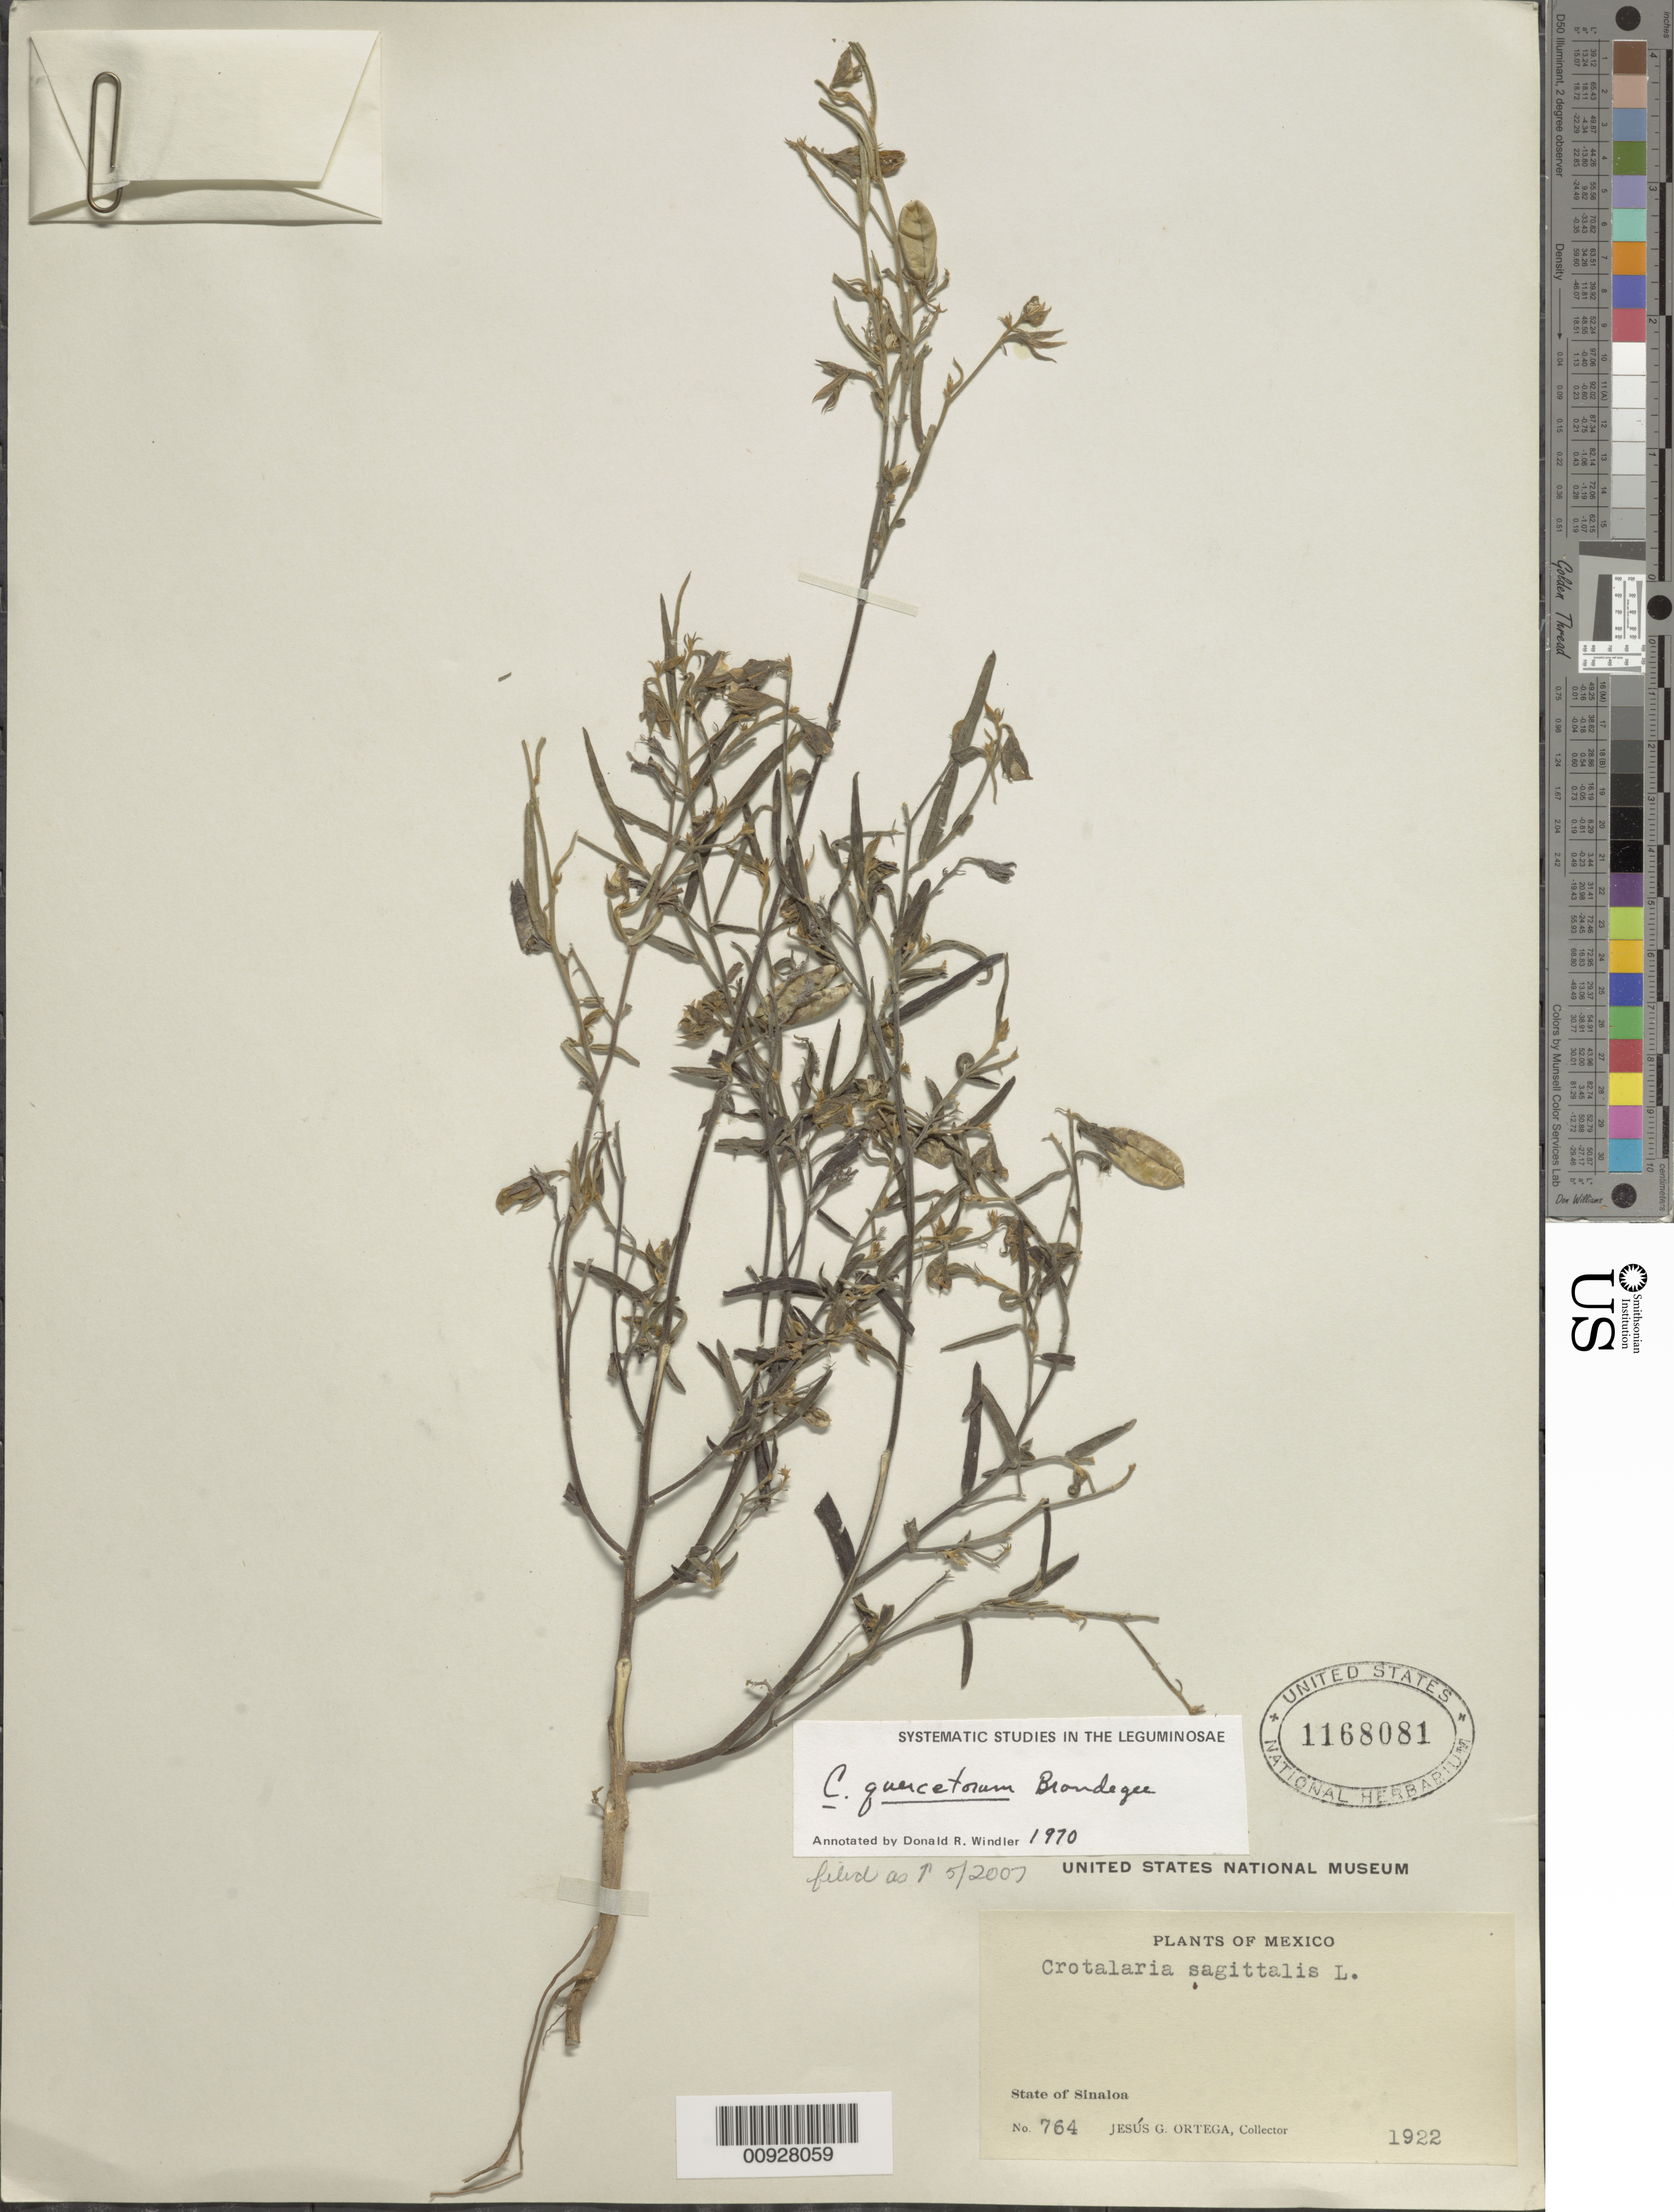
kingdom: Plantae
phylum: Tracheophyta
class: Magnoliopsida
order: Fabales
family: Fabaceae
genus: Crotalaria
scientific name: Crotalaria quercetorum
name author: Brandegee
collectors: J. Ortega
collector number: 764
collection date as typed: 1922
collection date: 1922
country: Mexico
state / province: Sinaloa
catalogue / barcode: US 1168081